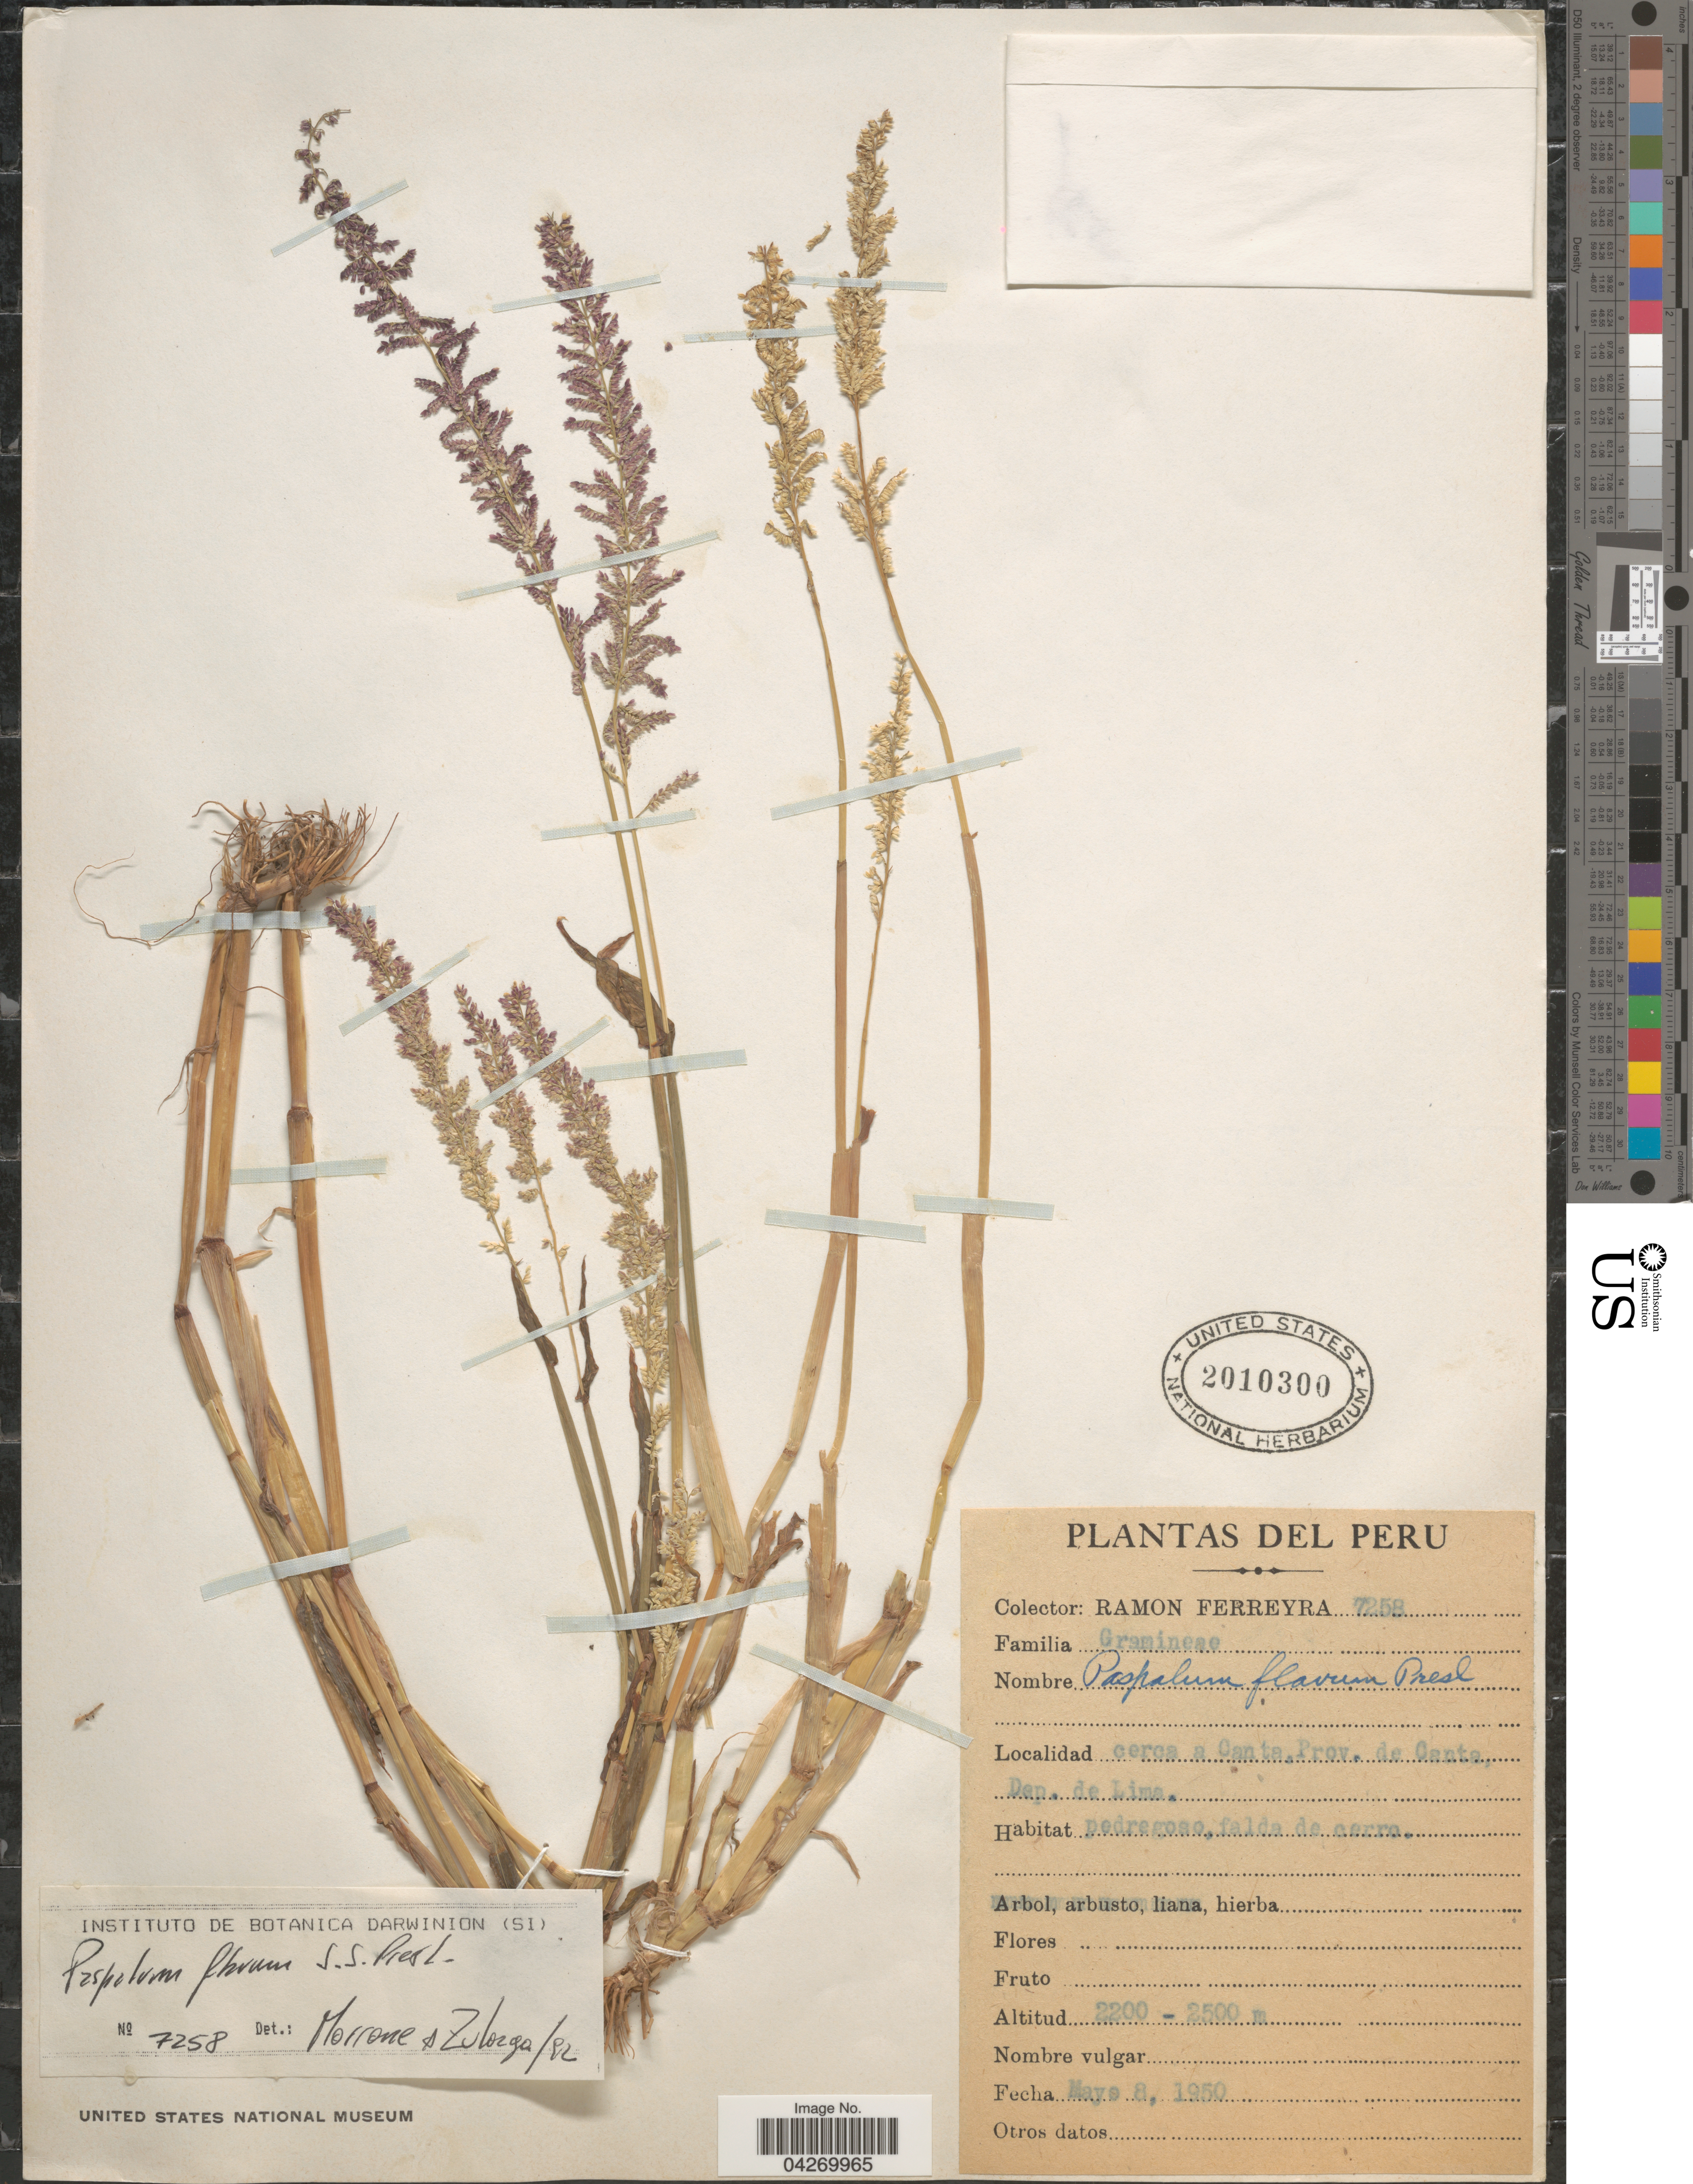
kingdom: Plantae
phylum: Tracheophyta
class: Liliopsida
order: Poales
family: Poaceae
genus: Paspalum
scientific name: Paspalum flavum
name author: J. Presl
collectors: R. A. Ferreyra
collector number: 7258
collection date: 1950-05-08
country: Peru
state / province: Lima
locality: Cerca a Canta. Prov. de Canta, Dep. de Lima.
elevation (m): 2200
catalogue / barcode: US 2010300